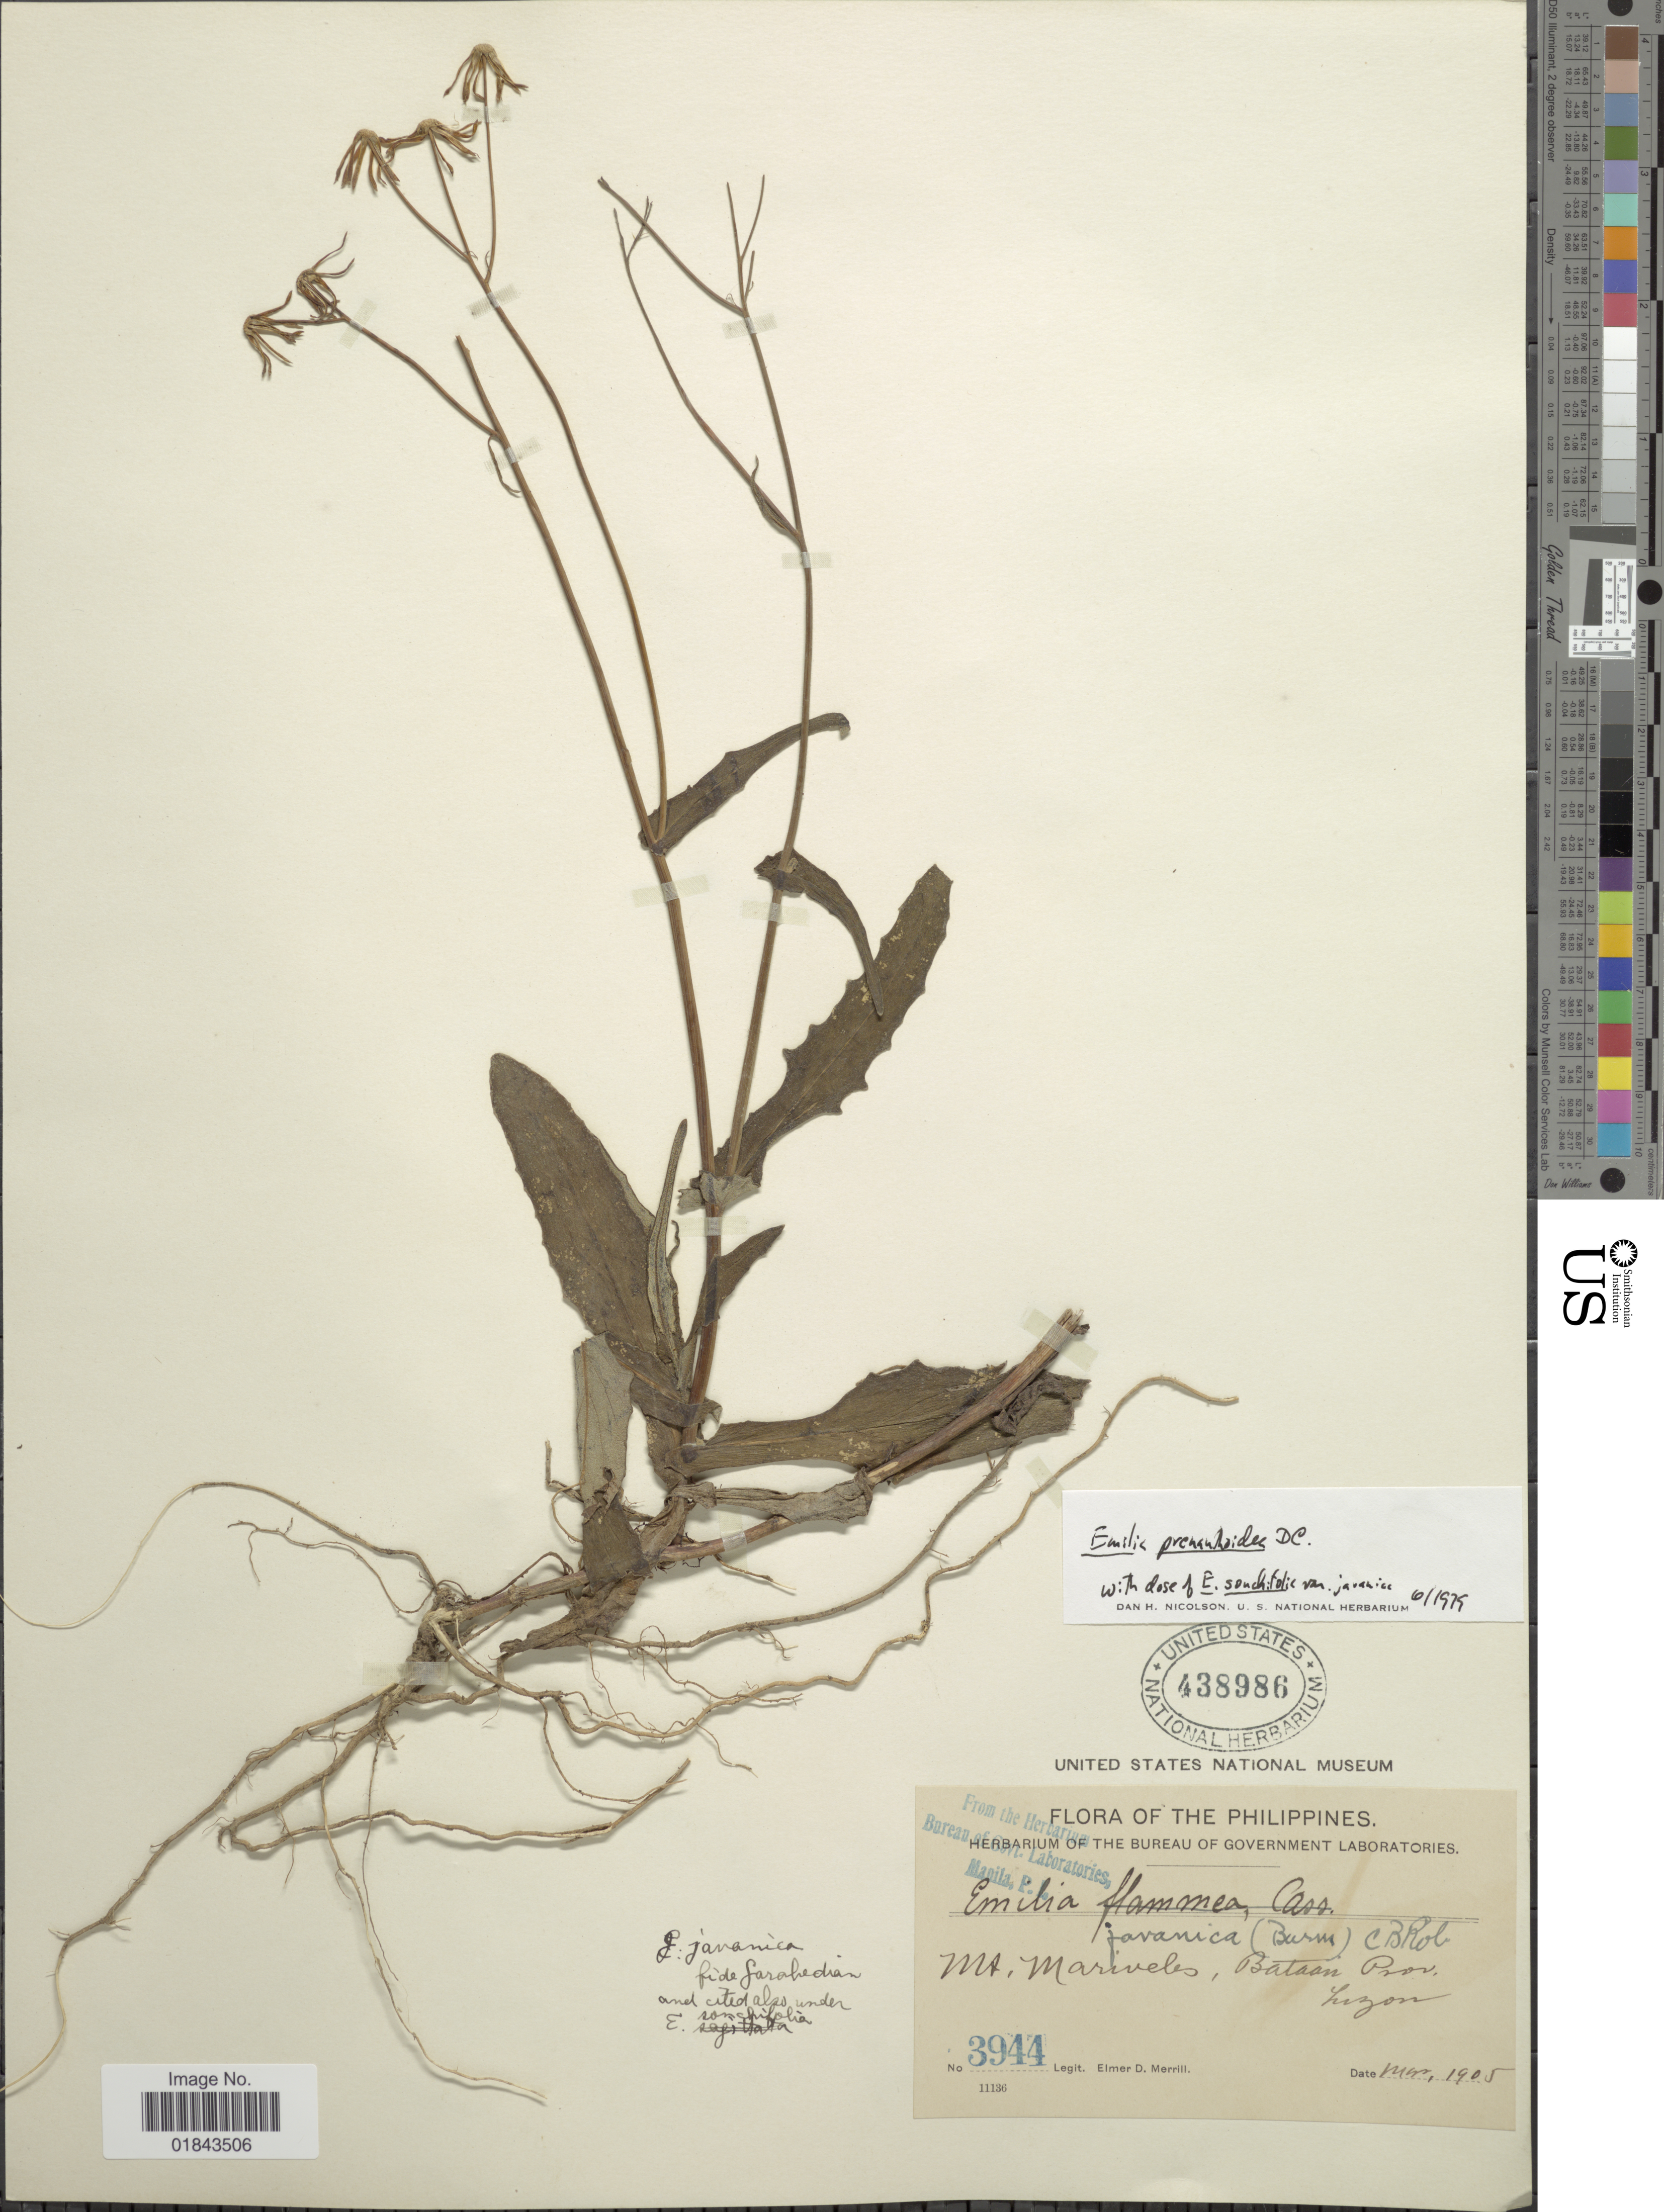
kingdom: Plantae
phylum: Tracheophyta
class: Magnoliopsida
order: Asterales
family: Asteraceae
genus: Emilia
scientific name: Emilia prenanthoidea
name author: DC.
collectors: E. D. Merrill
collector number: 3944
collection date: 1905-05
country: Philippines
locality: Mt. Mariveles, Bataan Prov., Luzon.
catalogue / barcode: US 438986